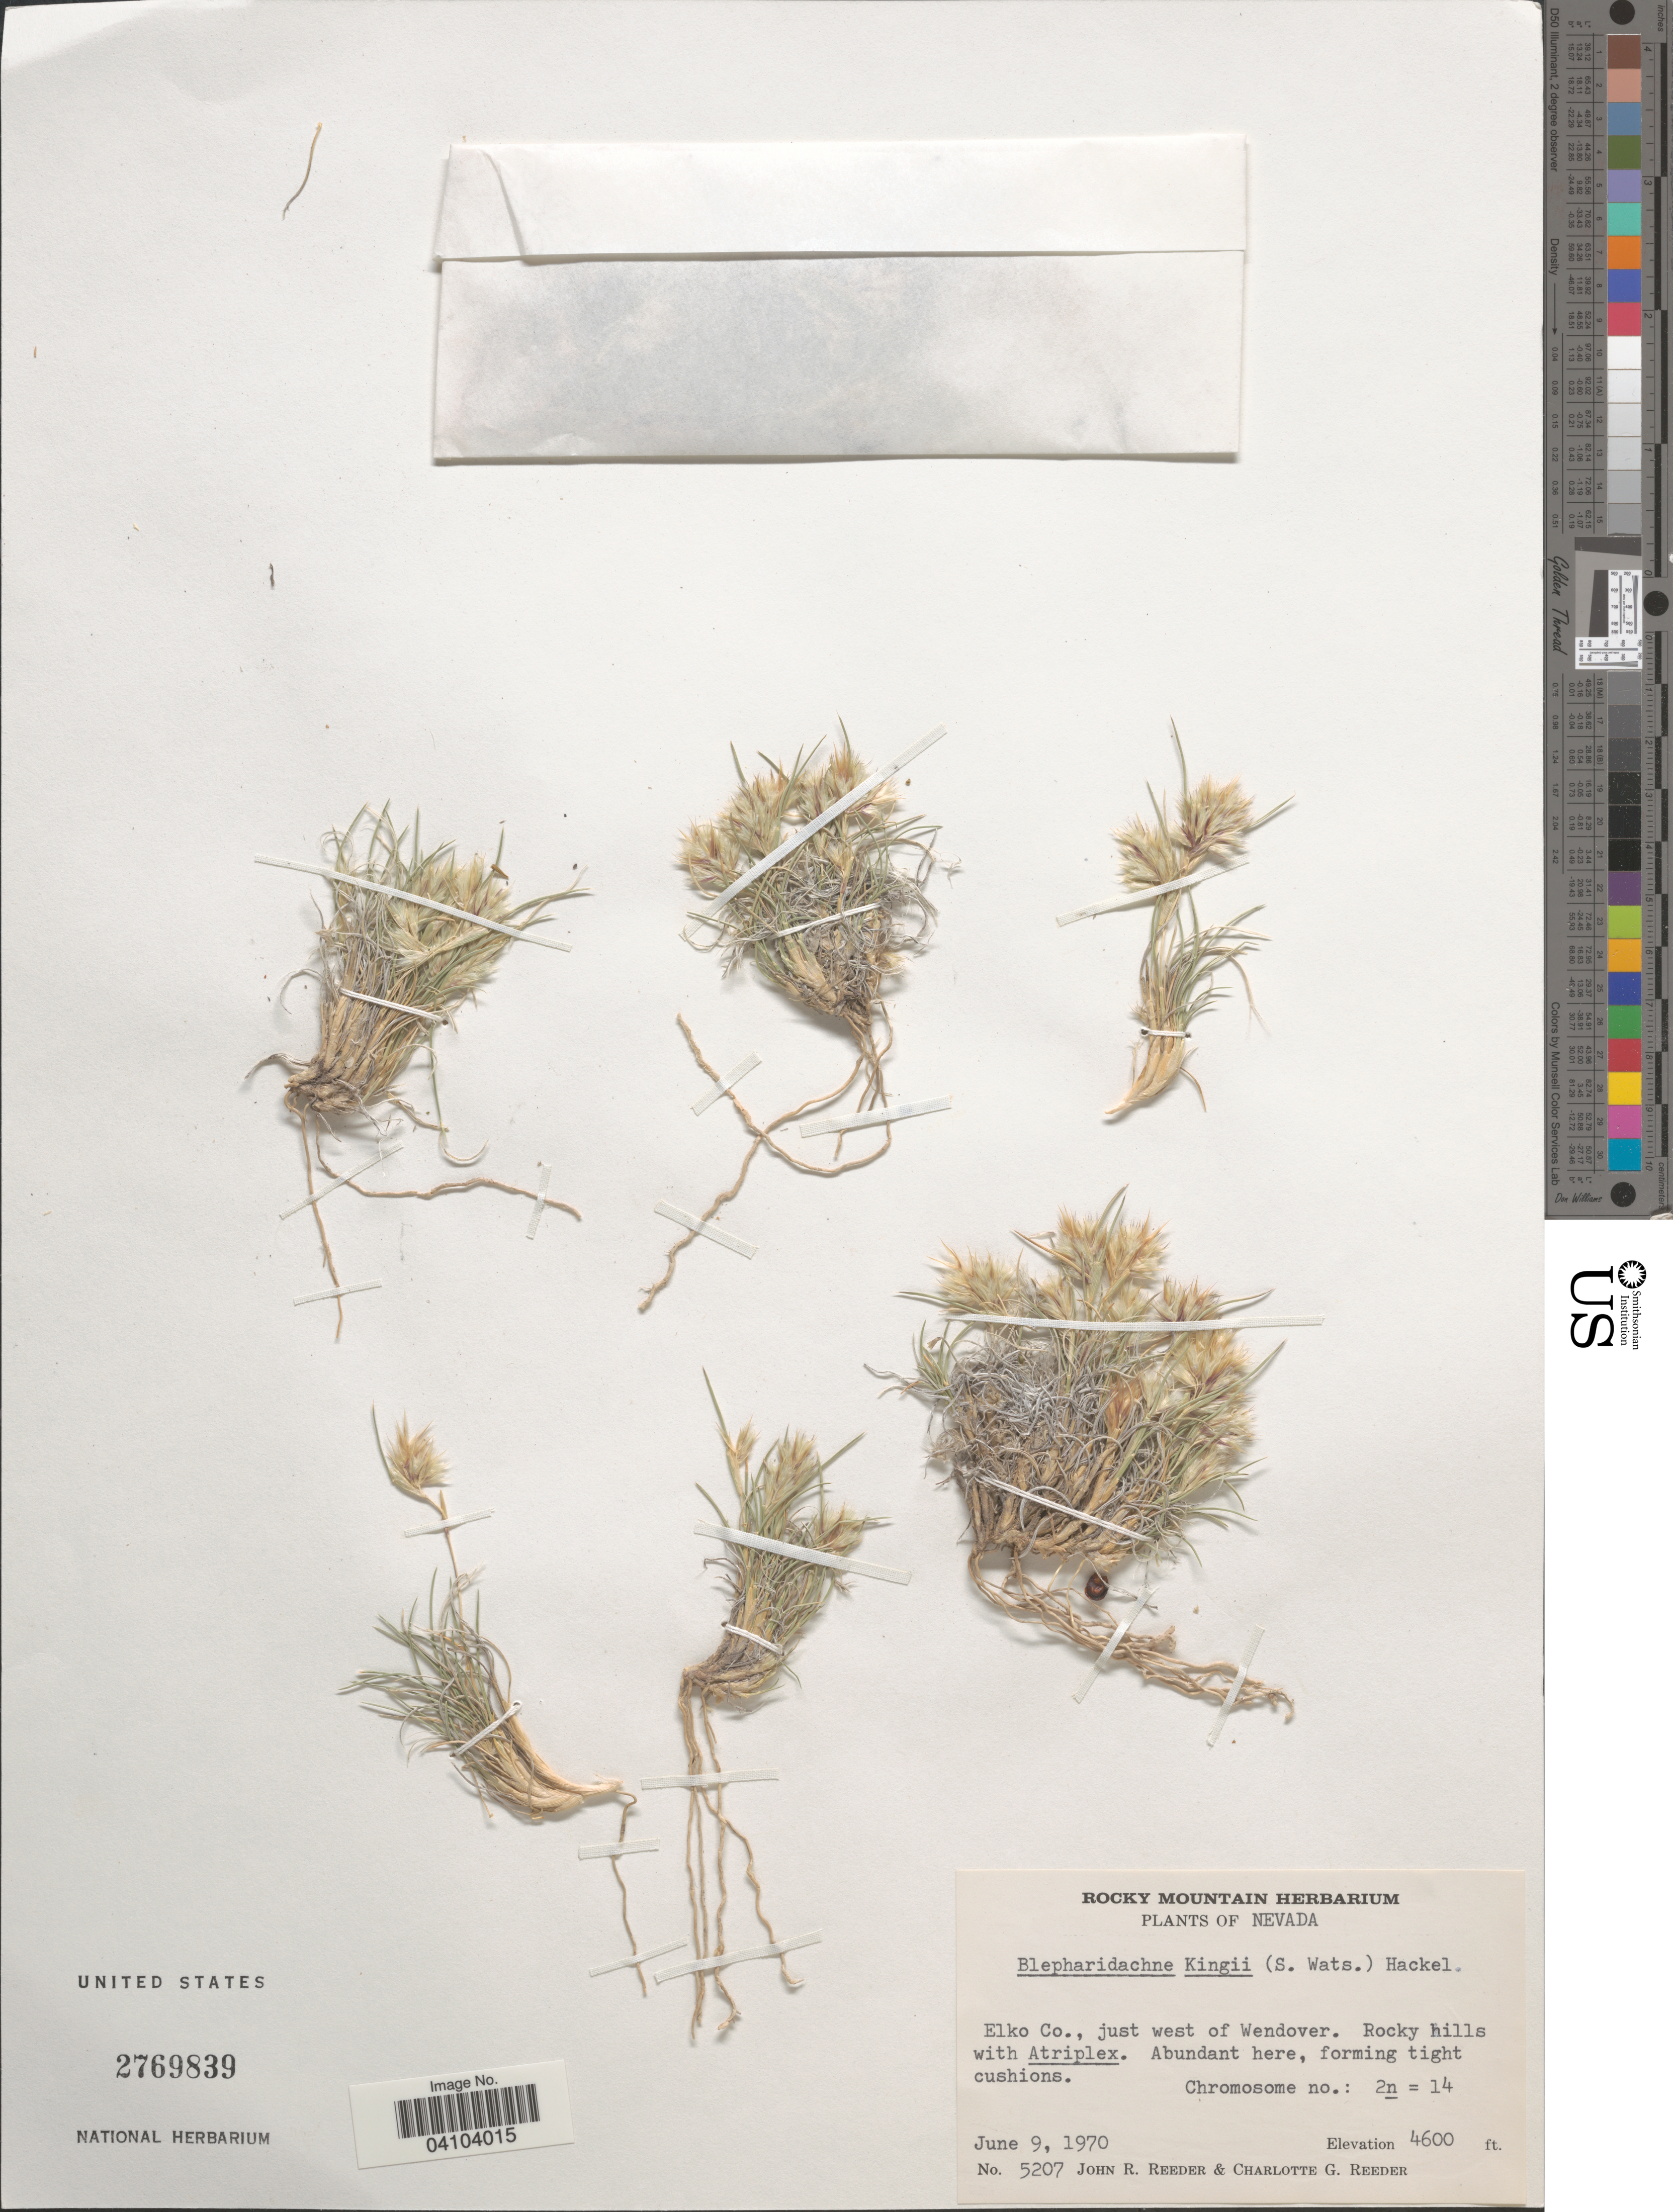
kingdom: Plantae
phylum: Tracheophyta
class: Liliopsida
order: Poales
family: Poaceae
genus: Blepharidachne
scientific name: Blepharidachne kingii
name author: (S. Watson) Hack.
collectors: J. R. Reeder & C. G. Reeder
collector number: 5207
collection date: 1970-06-09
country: United States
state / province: Nevada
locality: Elko Co., just west of Wendover. Rocky hills.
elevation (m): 1402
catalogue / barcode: US 2769839